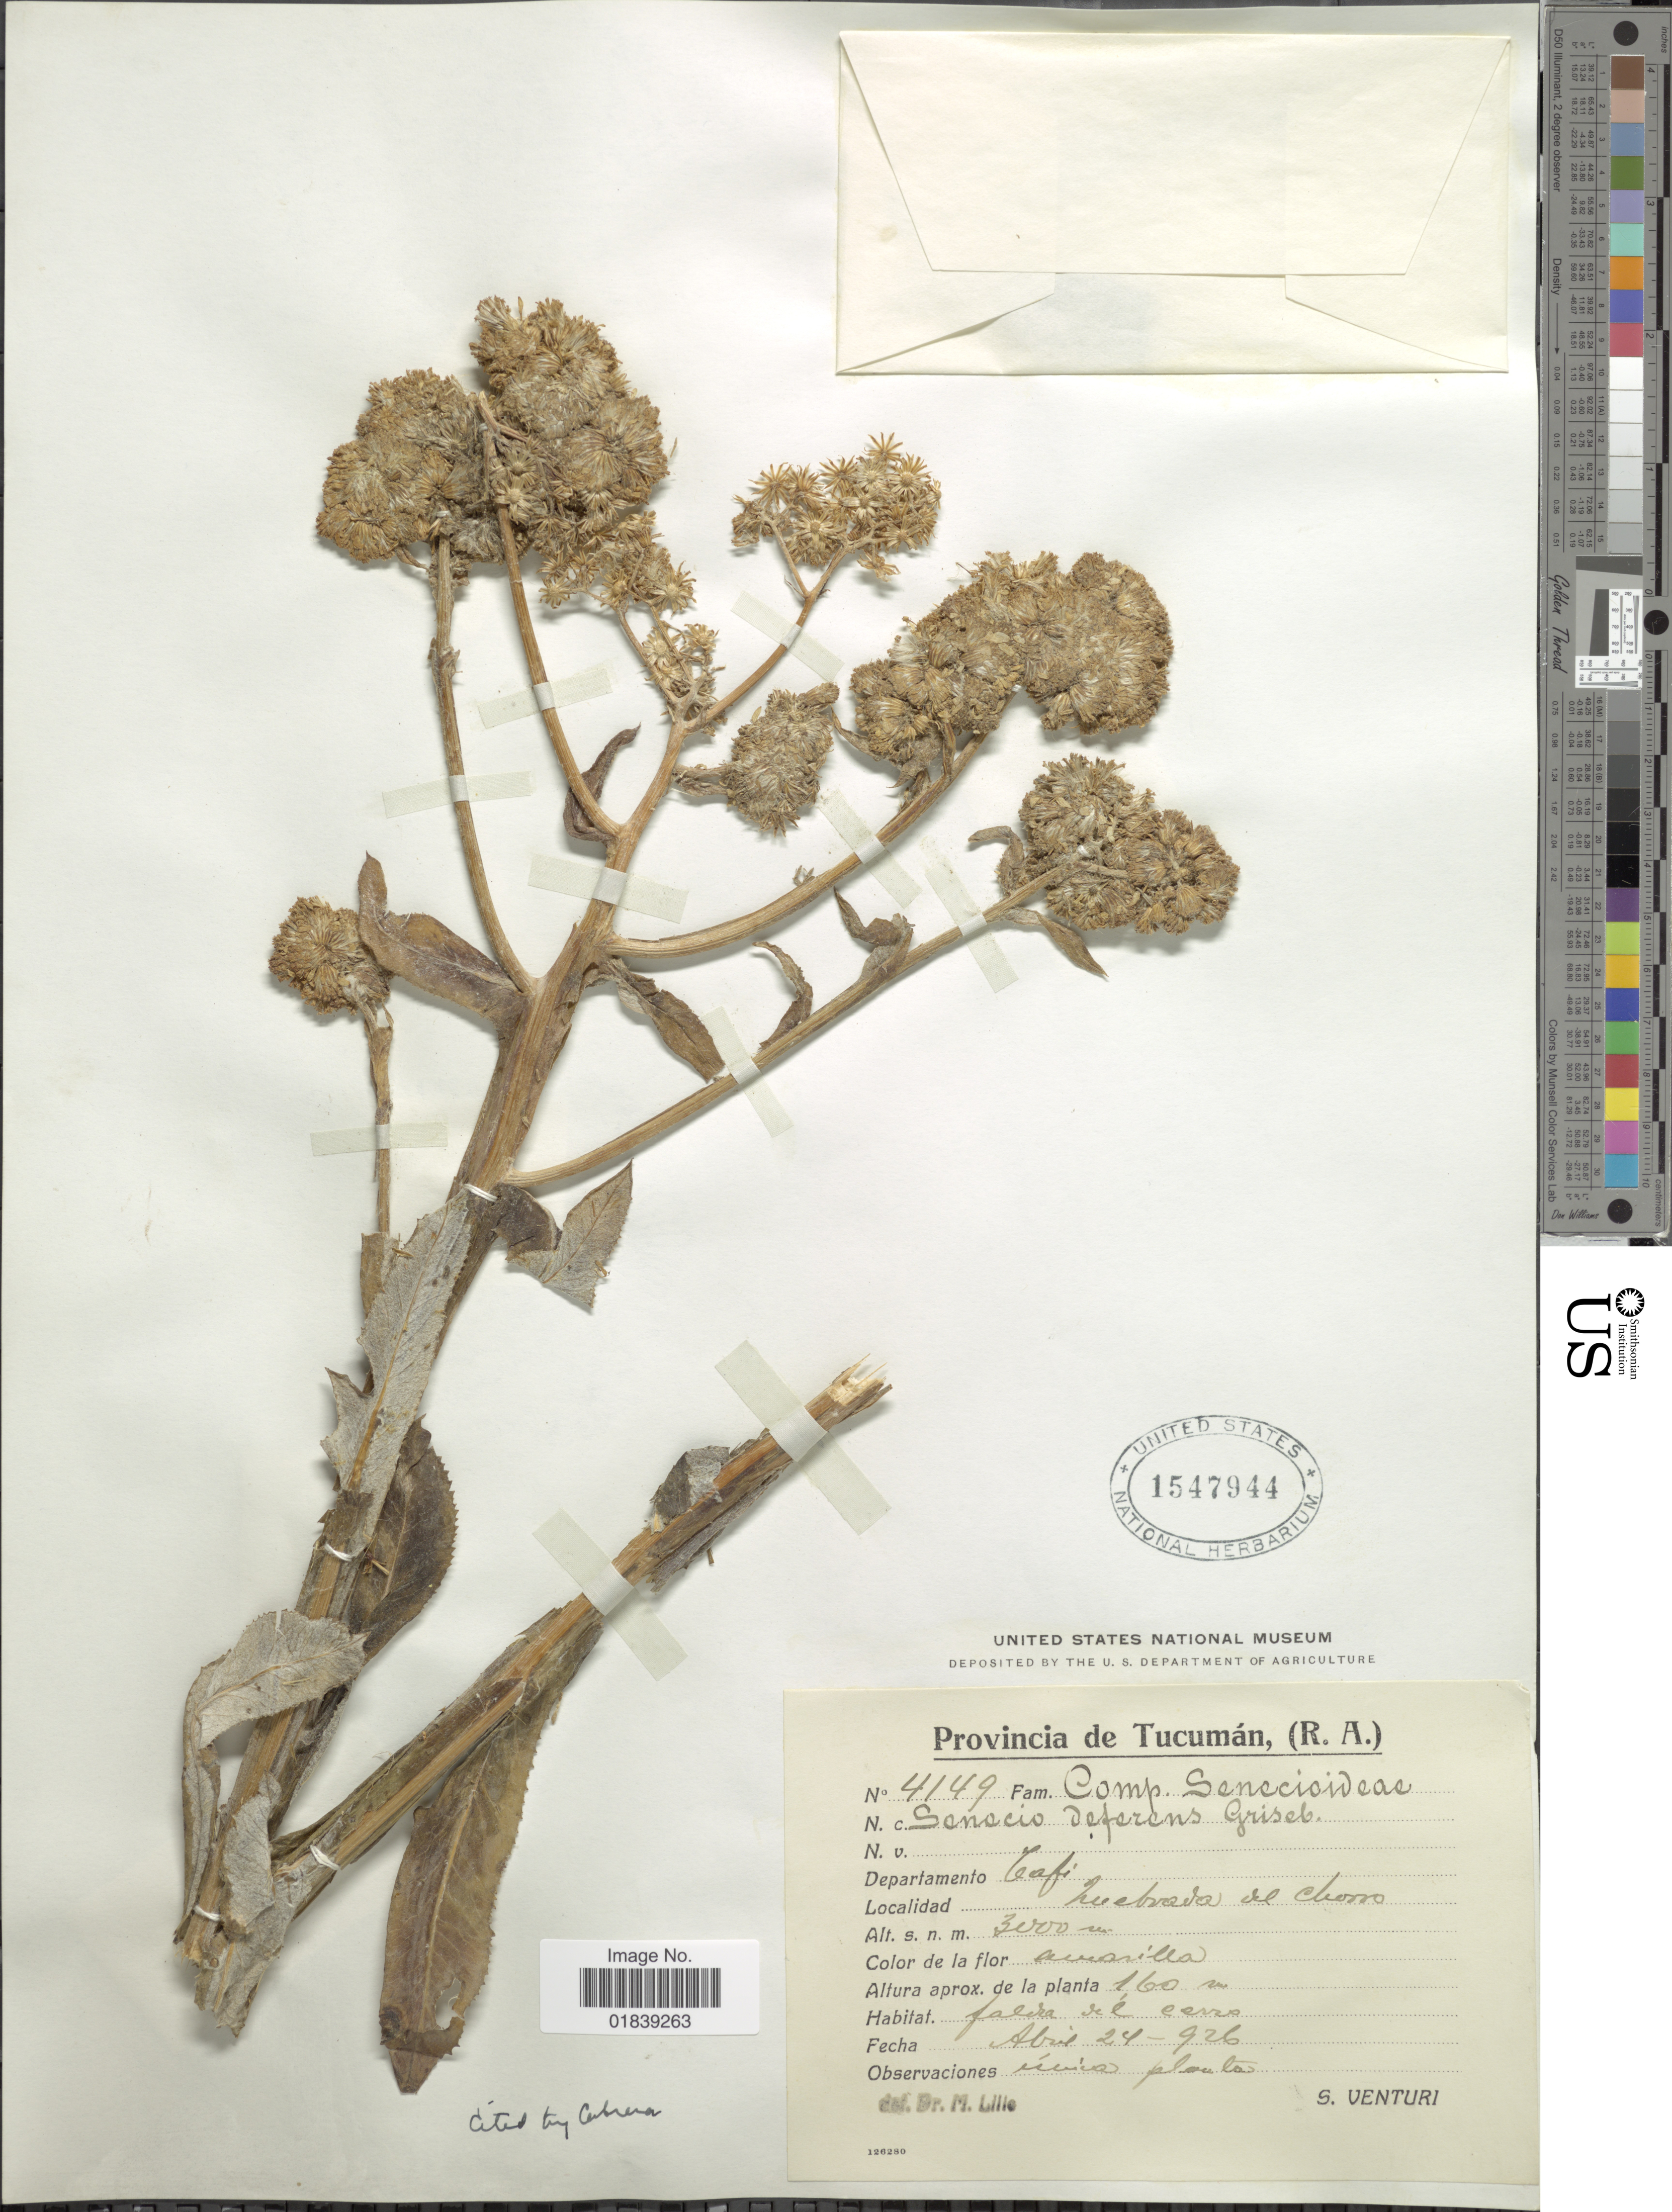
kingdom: Plantae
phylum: Tracheophyta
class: Magnoliopsida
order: Asterales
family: Asteraceae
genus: Senecio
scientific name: Senecio deferens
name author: Griseb.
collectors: S. Venturi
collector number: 4149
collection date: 1926-04-24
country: Argentina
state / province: Tucuman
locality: Departamento Tafi, Quebrada del Chorro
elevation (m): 3000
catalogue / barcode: US 1547944